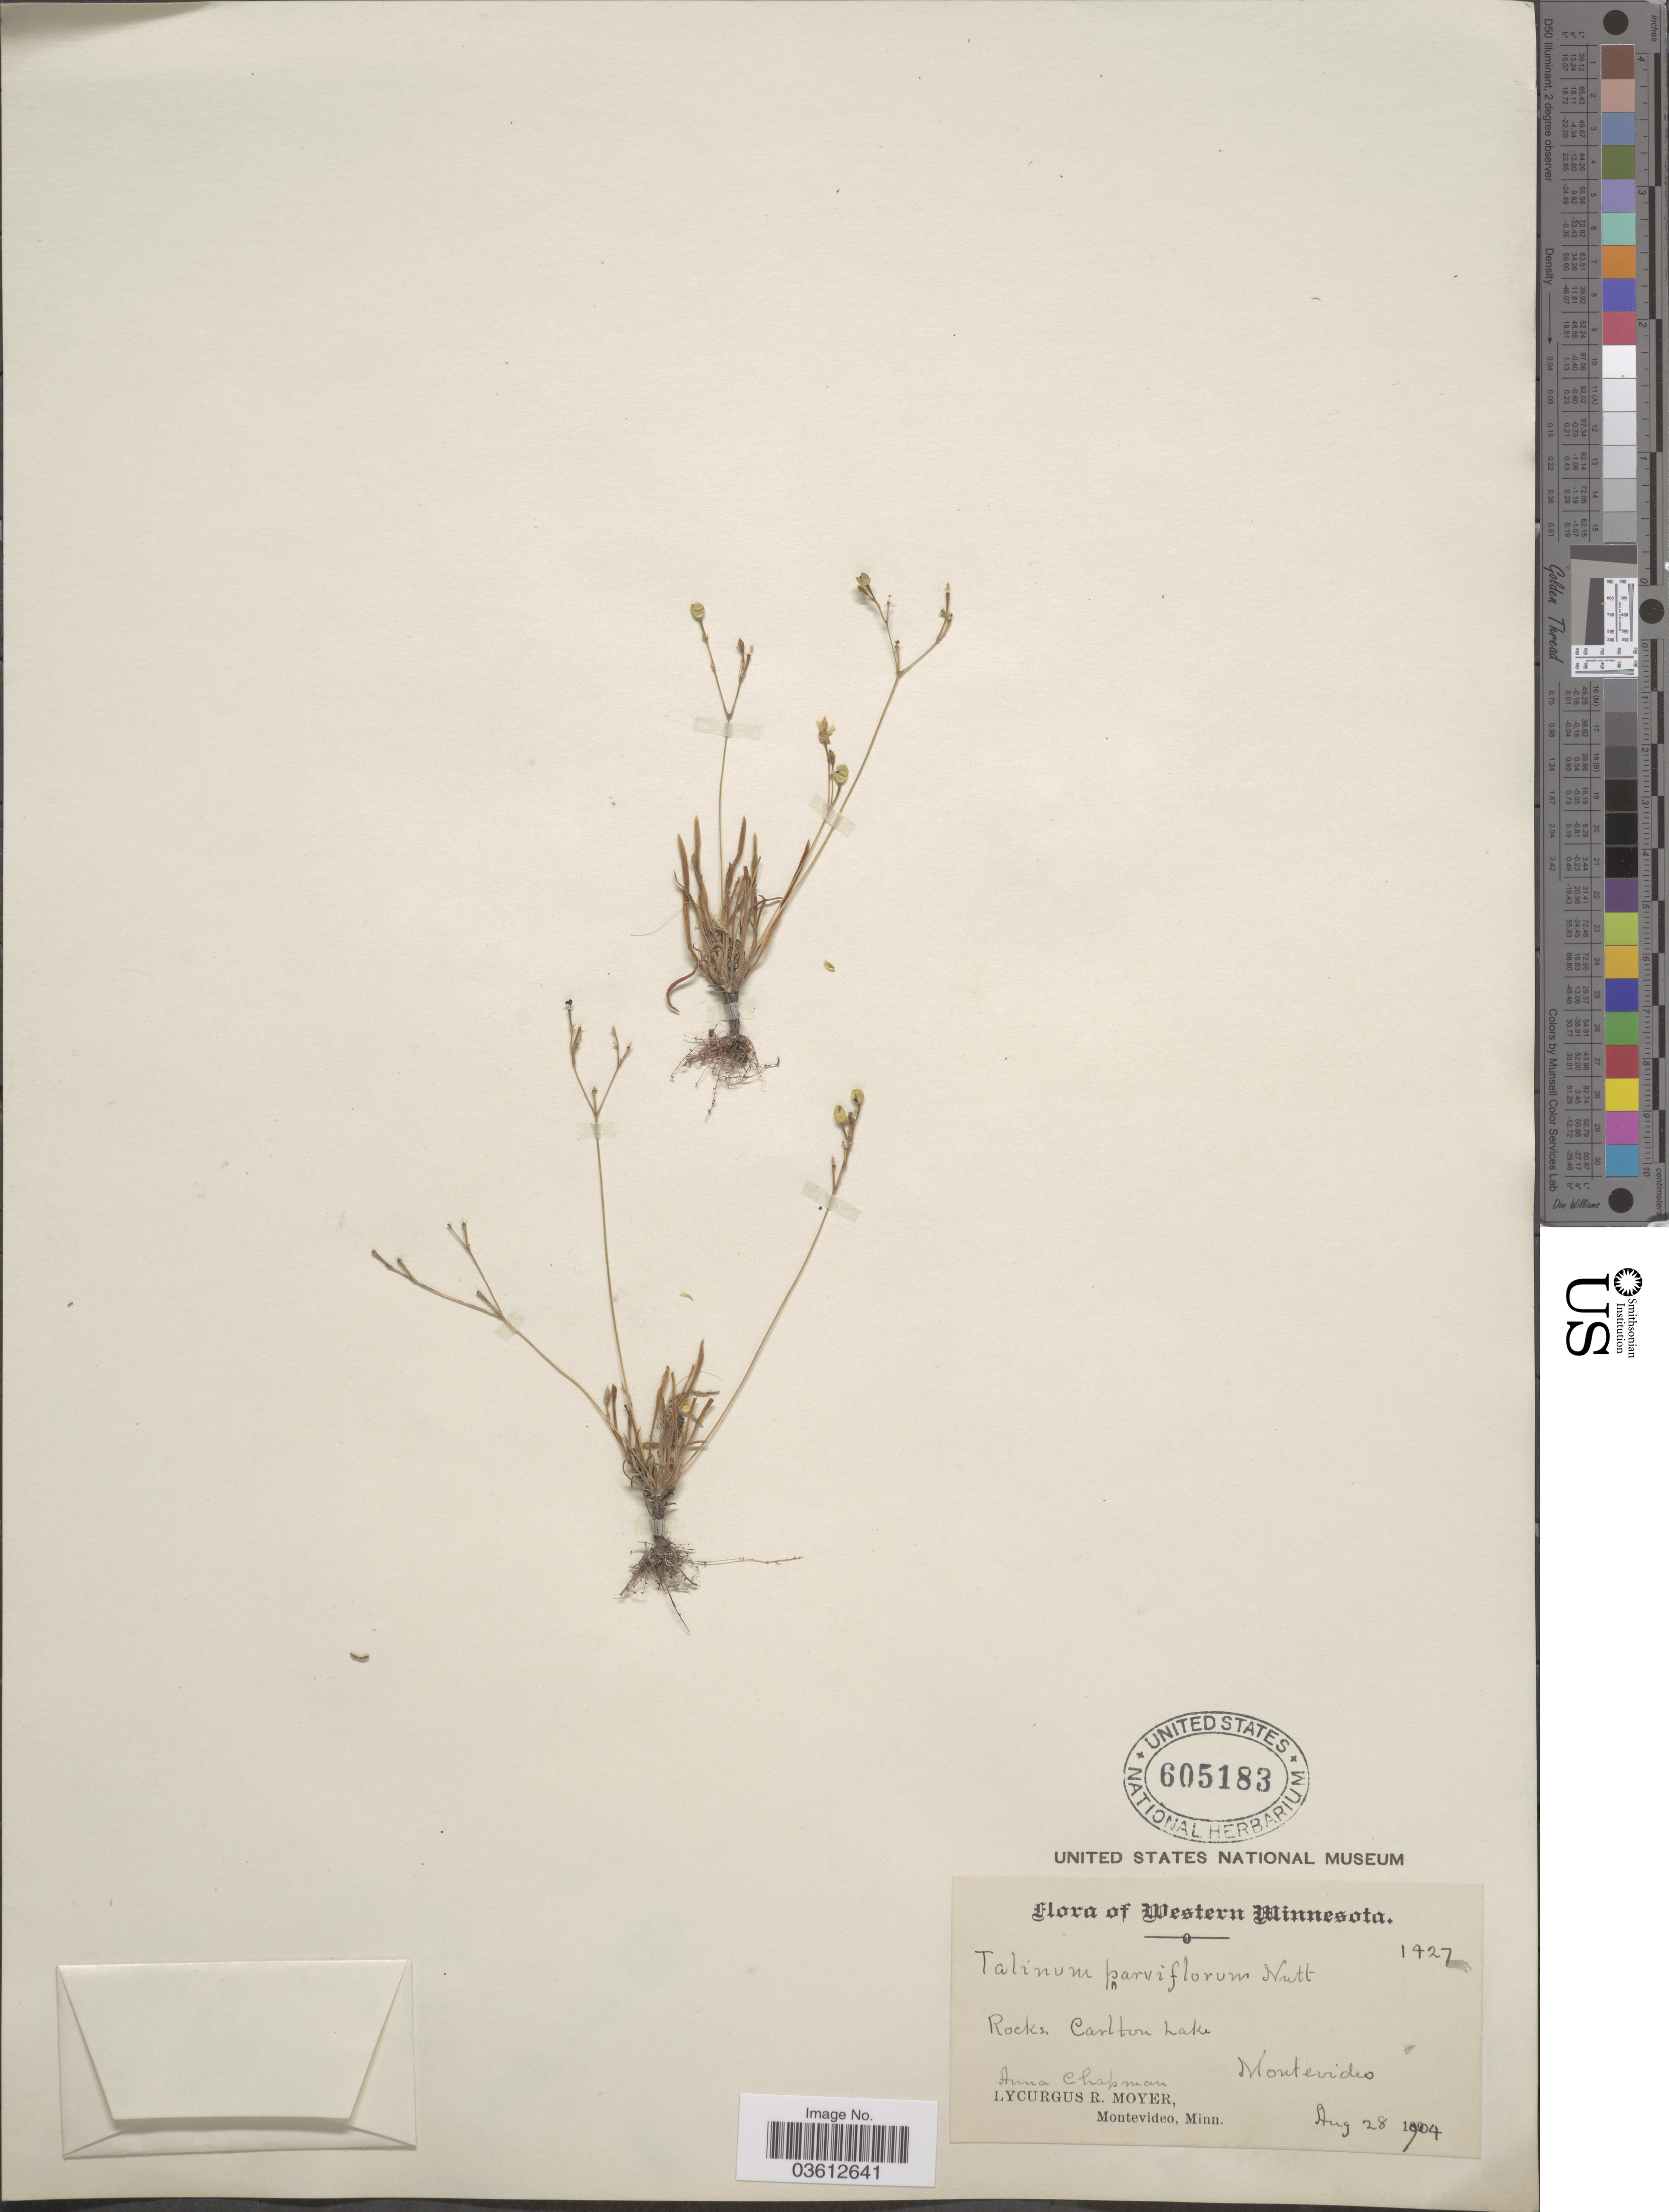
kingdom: Plantae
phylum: Tracheophyta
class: Magnoliopsida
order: Caryophyllales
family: Talinaceae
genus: Talinum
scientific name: Talinum parviflorum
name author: Nutt.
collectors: A. Chapman & L. Moyer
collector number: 1427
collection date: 1904-08-28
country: United States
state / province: Minnesota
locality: Western Minnesota. Carlton Lake. Montevideo.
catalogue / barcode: US 605183